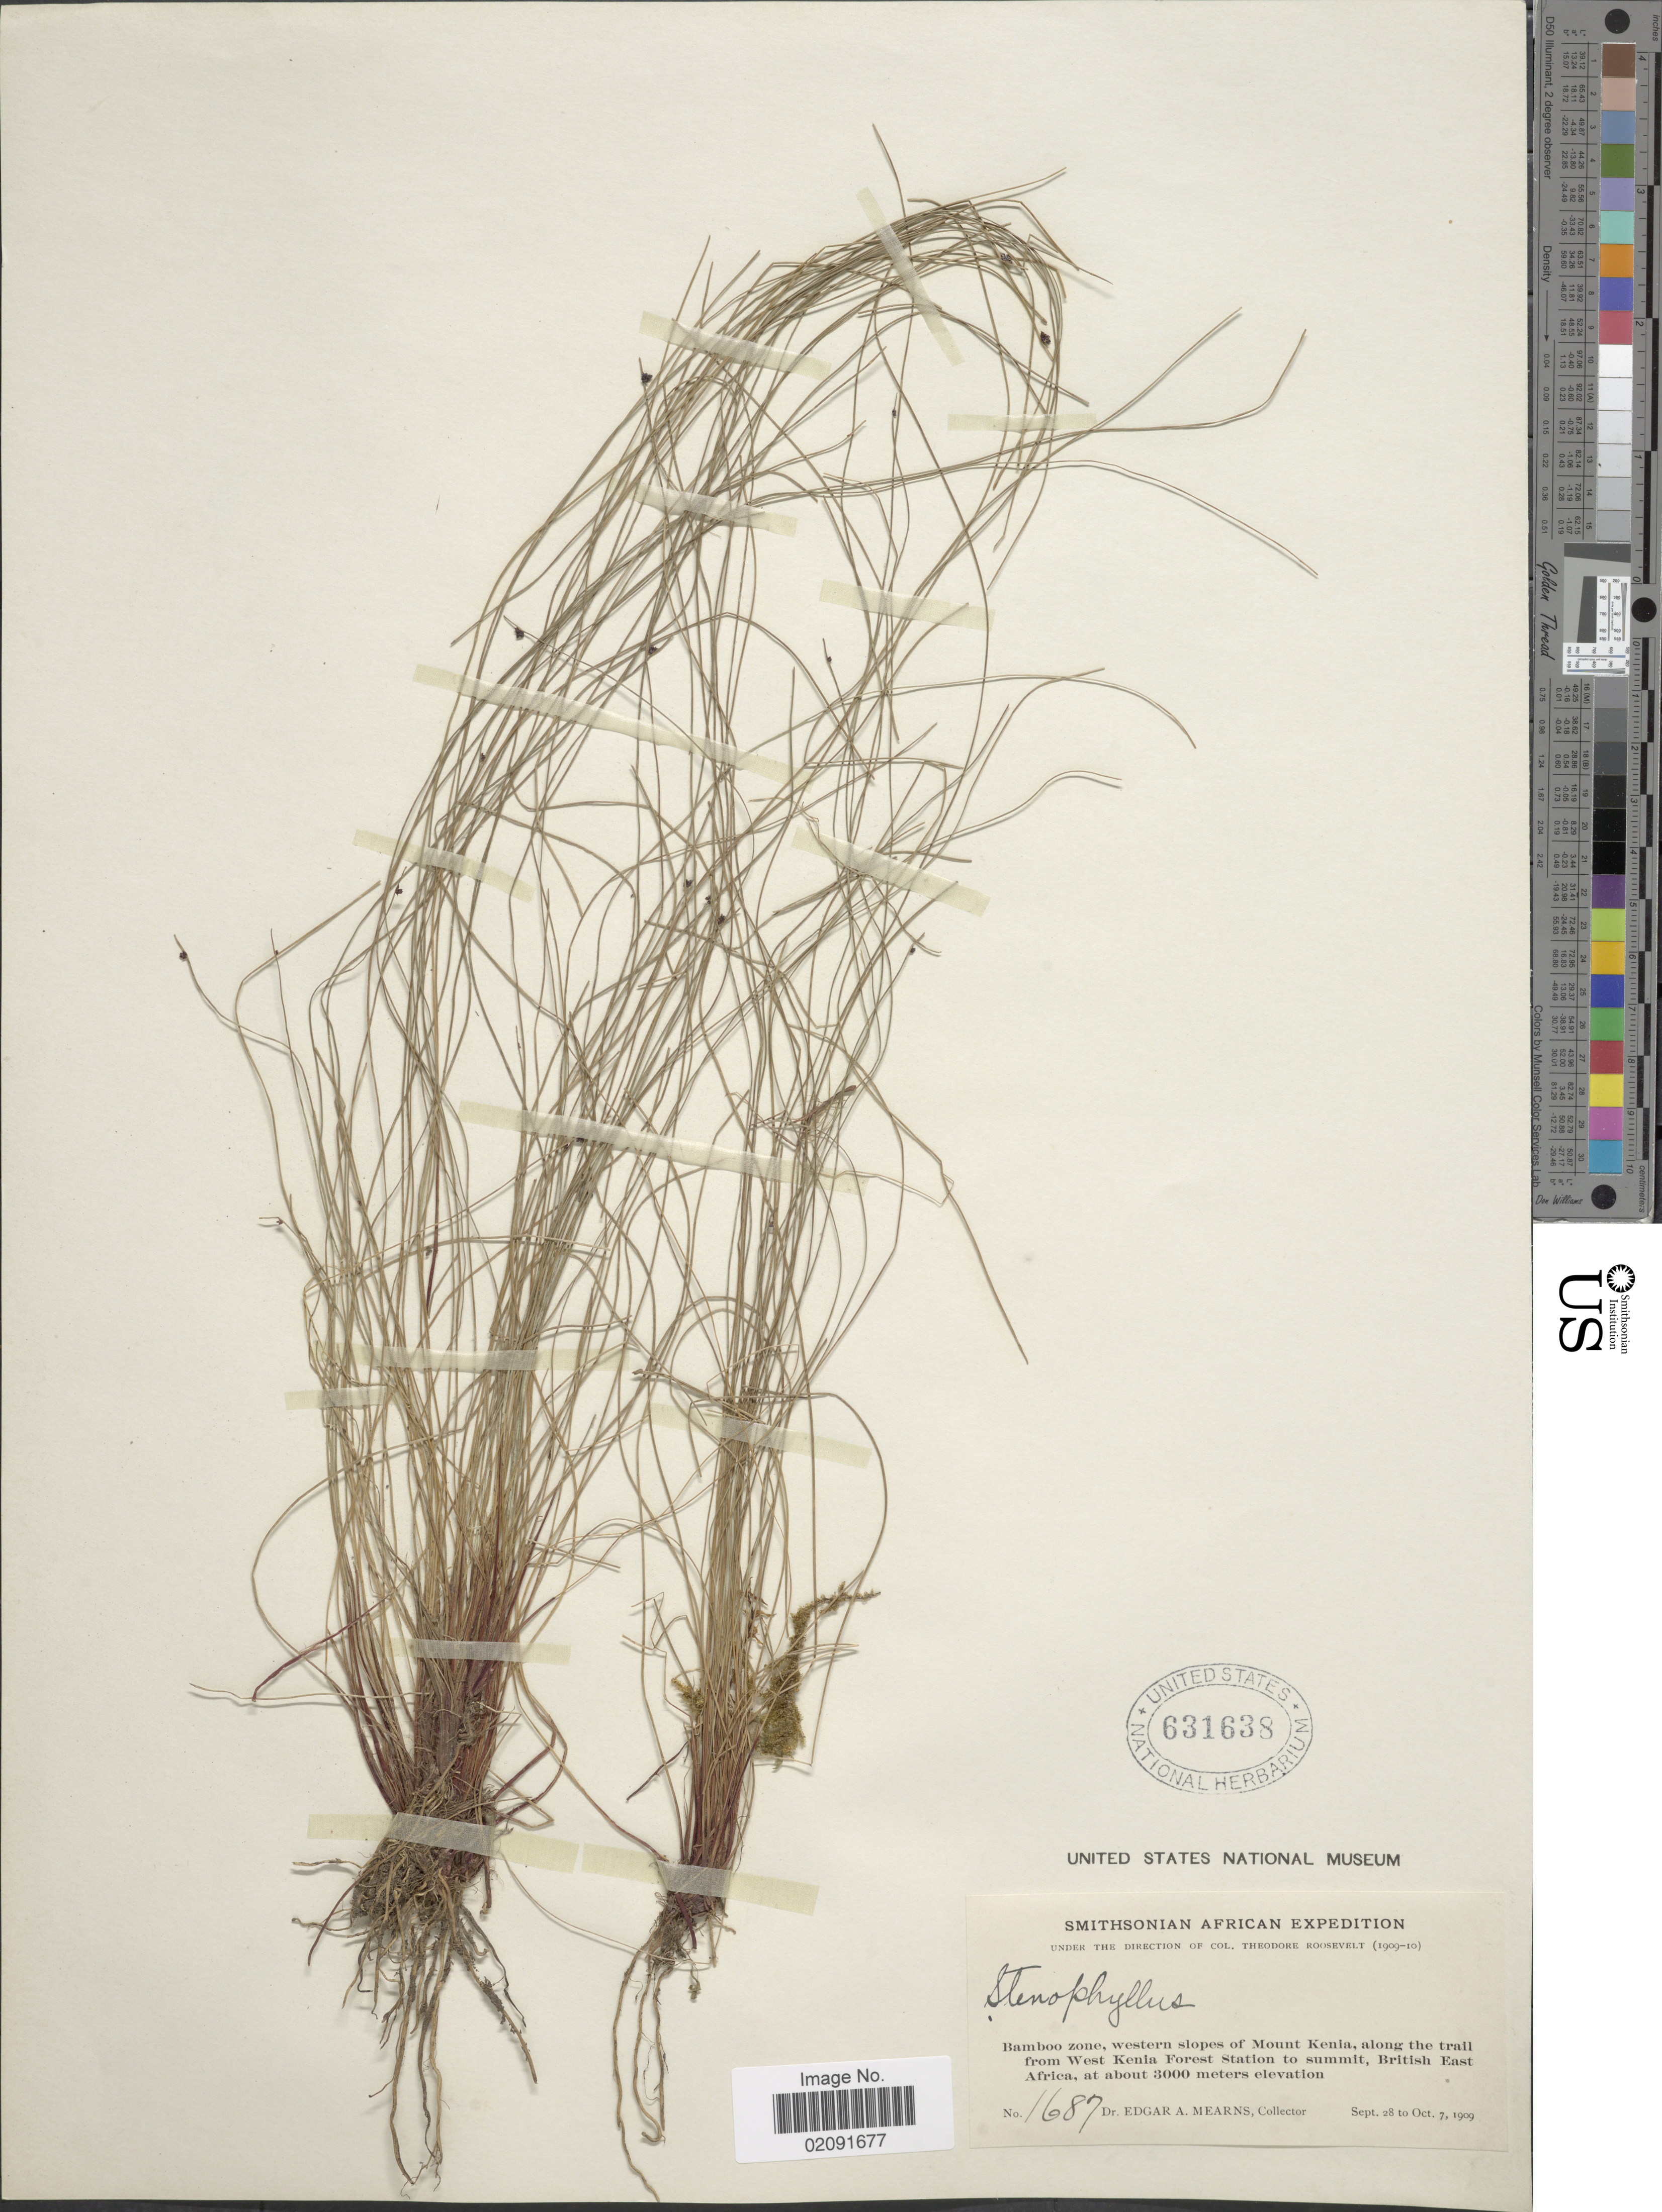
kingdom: Plantae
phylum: Tracheophyta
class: Liliopsida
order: Poales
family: Cyperaceae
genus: Isolepis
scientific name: Isolepis costata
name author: Hochst. ex A. Rich.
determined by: Strong, Mark T., (BOT), Smithsonian Institution - National Museum of Natural History (UNITED STATES)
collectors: E. A. Mearns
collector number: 1687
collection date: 1909-09-28/1909-10-07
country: Kenya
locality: Bamboo zone, western slopes of Mount Kenia, along the trail from West Kenia Forest Station to summit, British East Africa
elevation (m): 3000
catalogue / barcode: US 631638